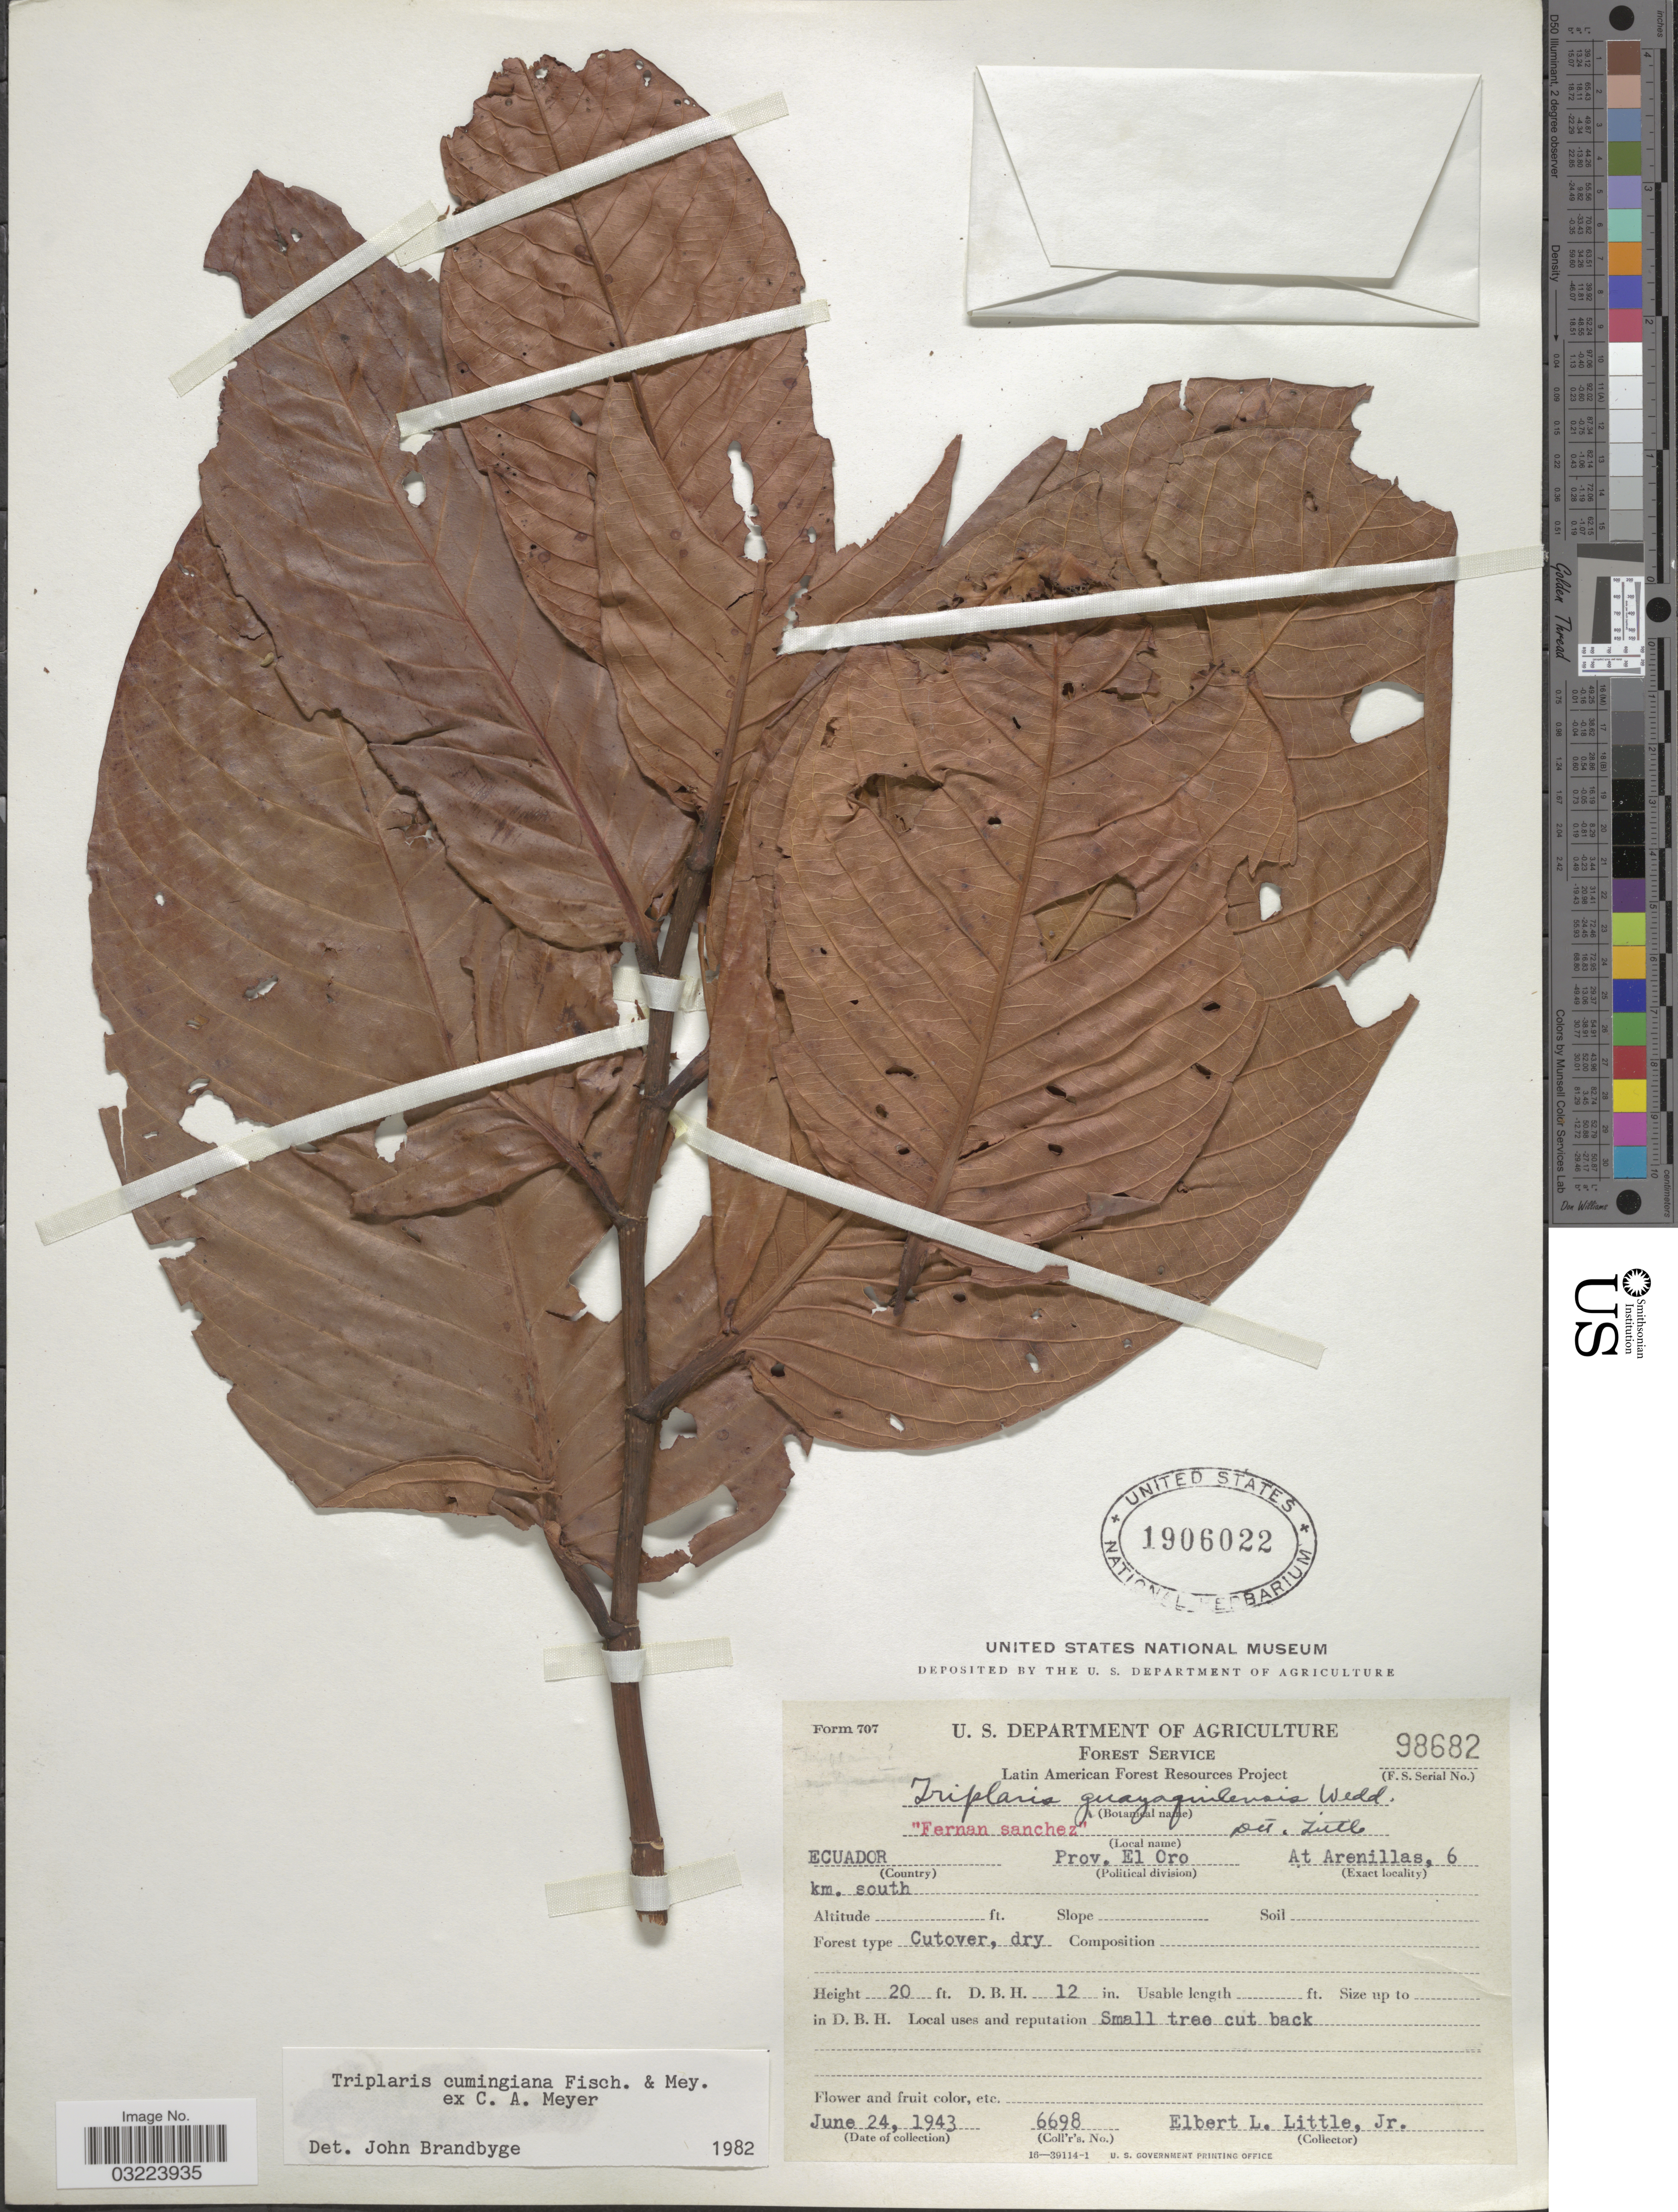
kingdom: Plantae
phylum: Tracheophyta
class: Magnoliopsida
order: Caryophyllales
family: Polygonaceae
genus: Triplaris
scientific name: Triplaris cumingiana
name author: Fisch. & C.A. Mey. ex C.A. Mey.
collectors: E. L. Little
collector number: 6698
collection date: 1943-06-24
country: Ecuador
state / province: El Oro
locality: At Arenilllas, 6 km. south.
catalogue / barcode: US 1906022